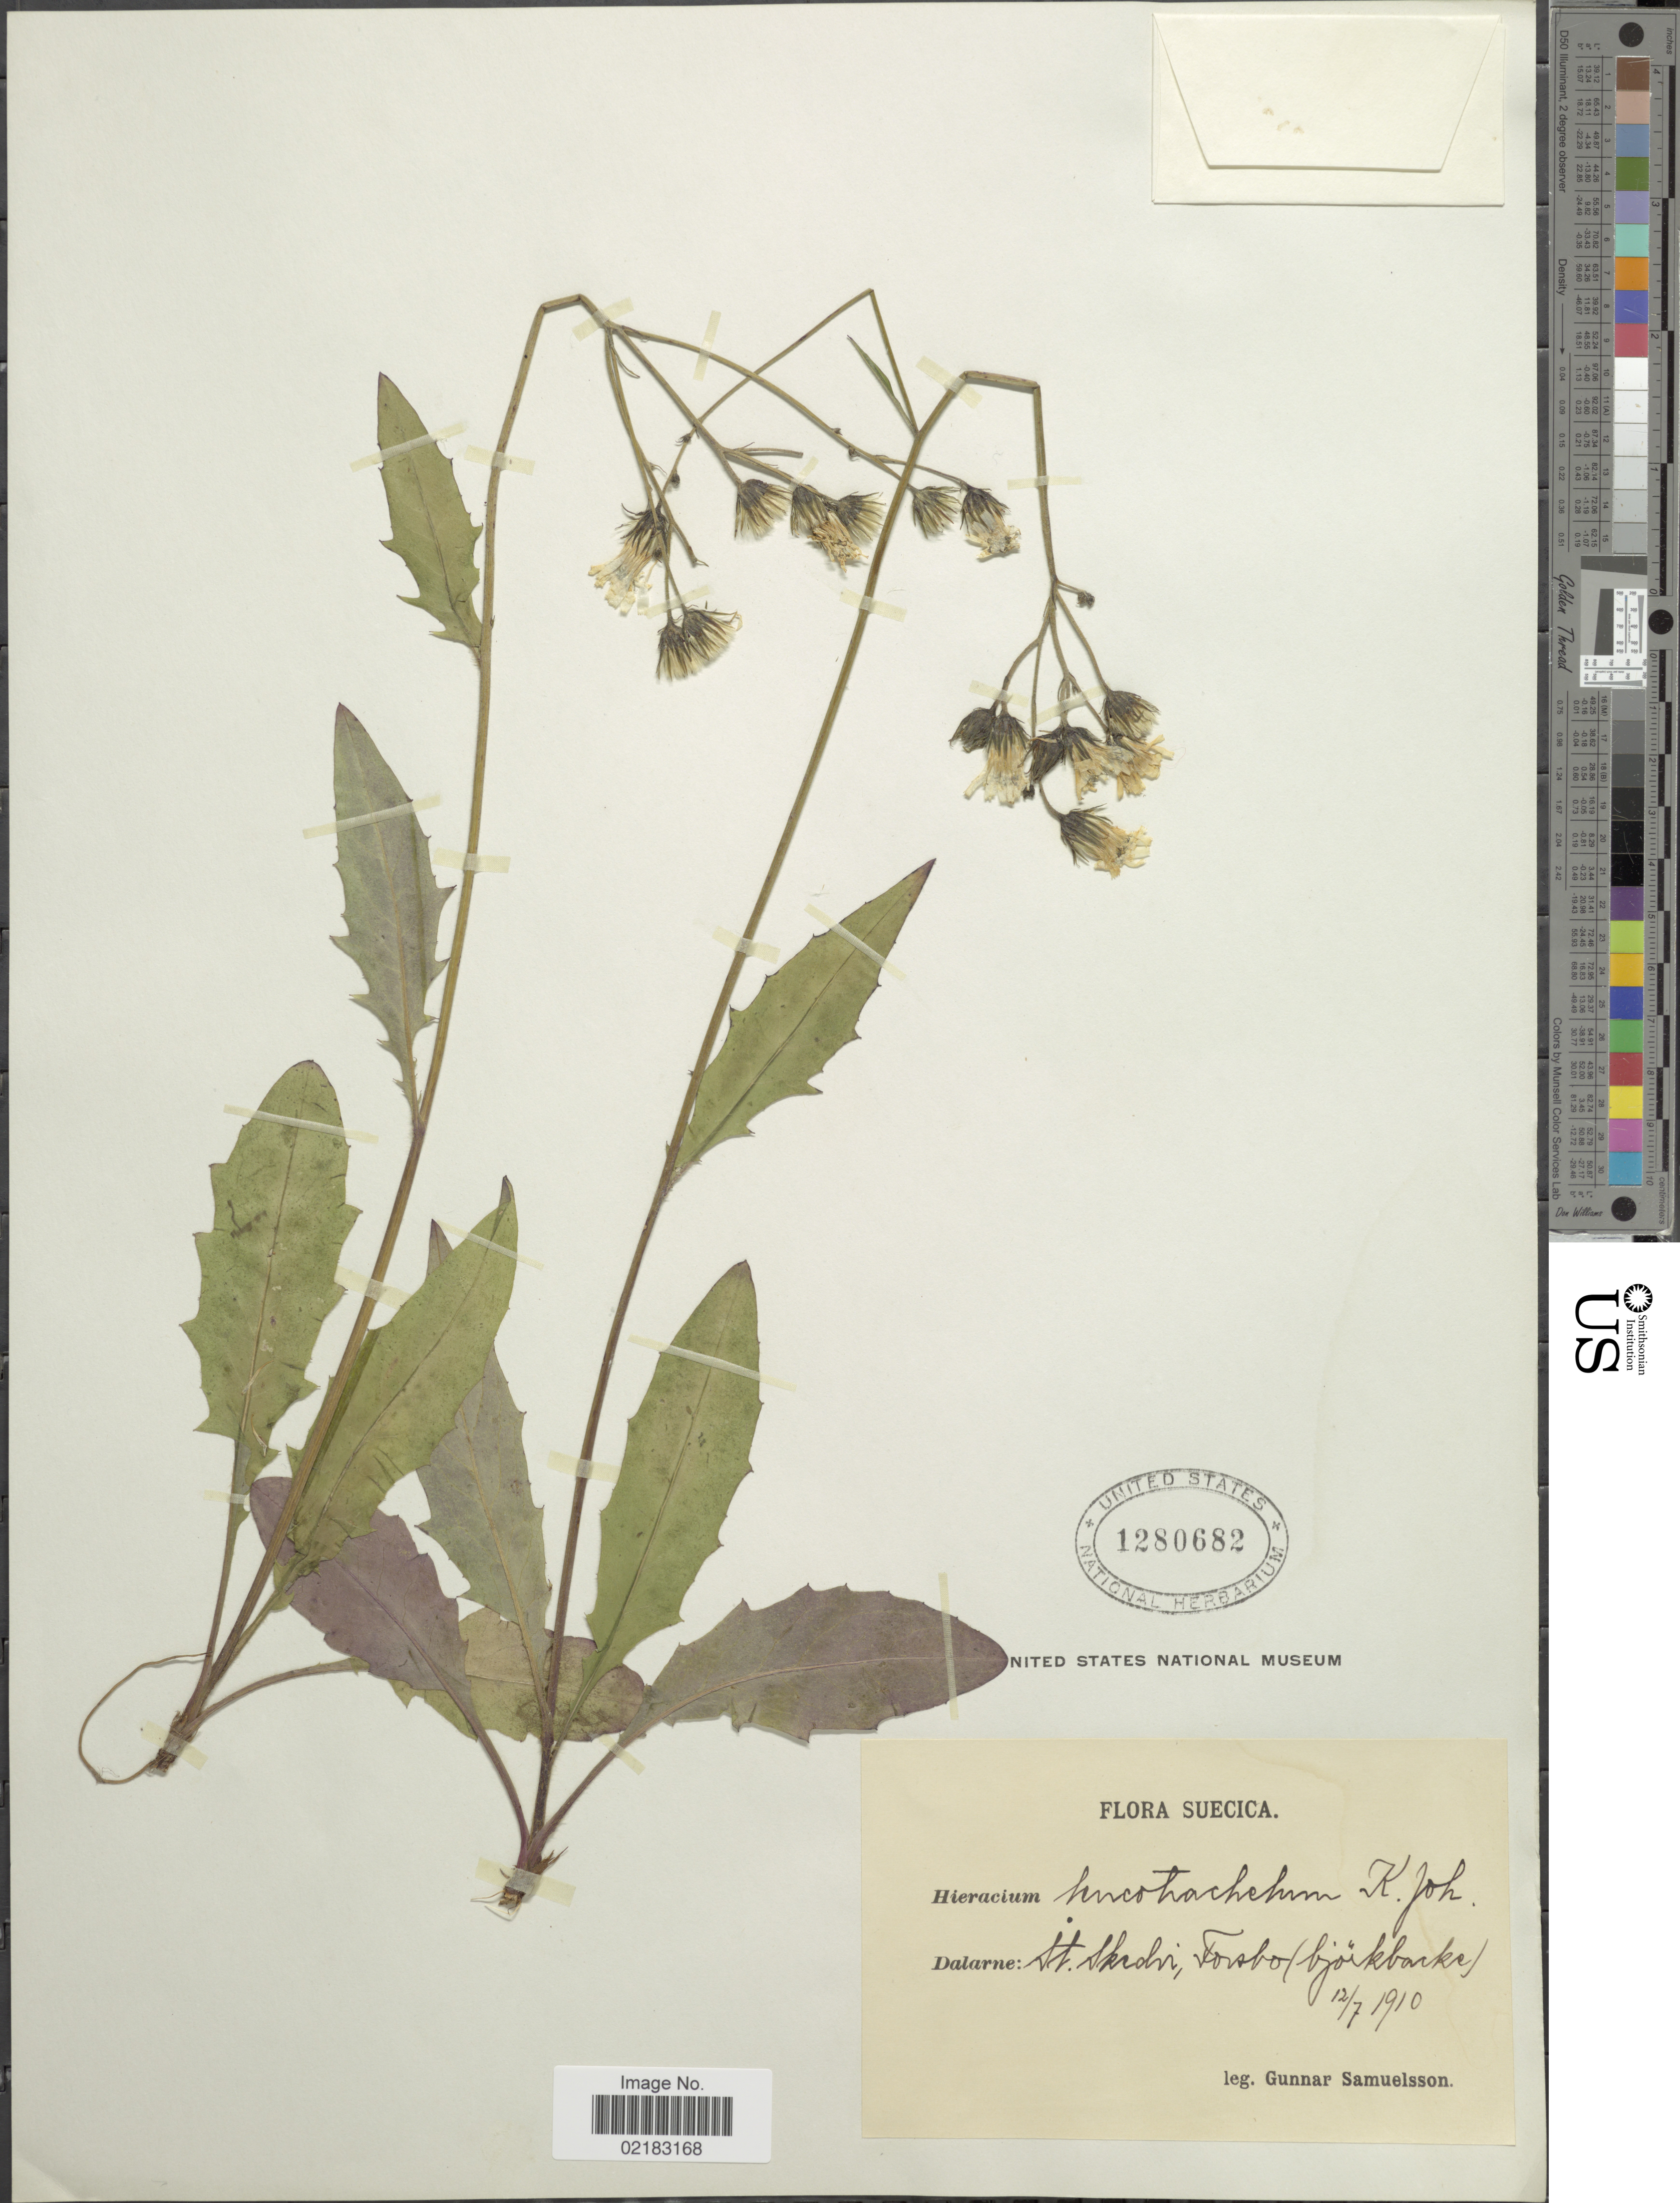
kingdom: Plantae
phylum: Tracheophyta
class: Magnoliopsida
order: Asterales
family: Asteraceae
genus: Hieracium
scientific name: Hieracium leucotrachelum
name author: Johanss.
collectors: G. Samuelsson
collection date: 1910-07-12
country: Sweden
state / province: Dalarna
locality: St. Skedvi, Torsbo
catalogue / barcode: US 1280682